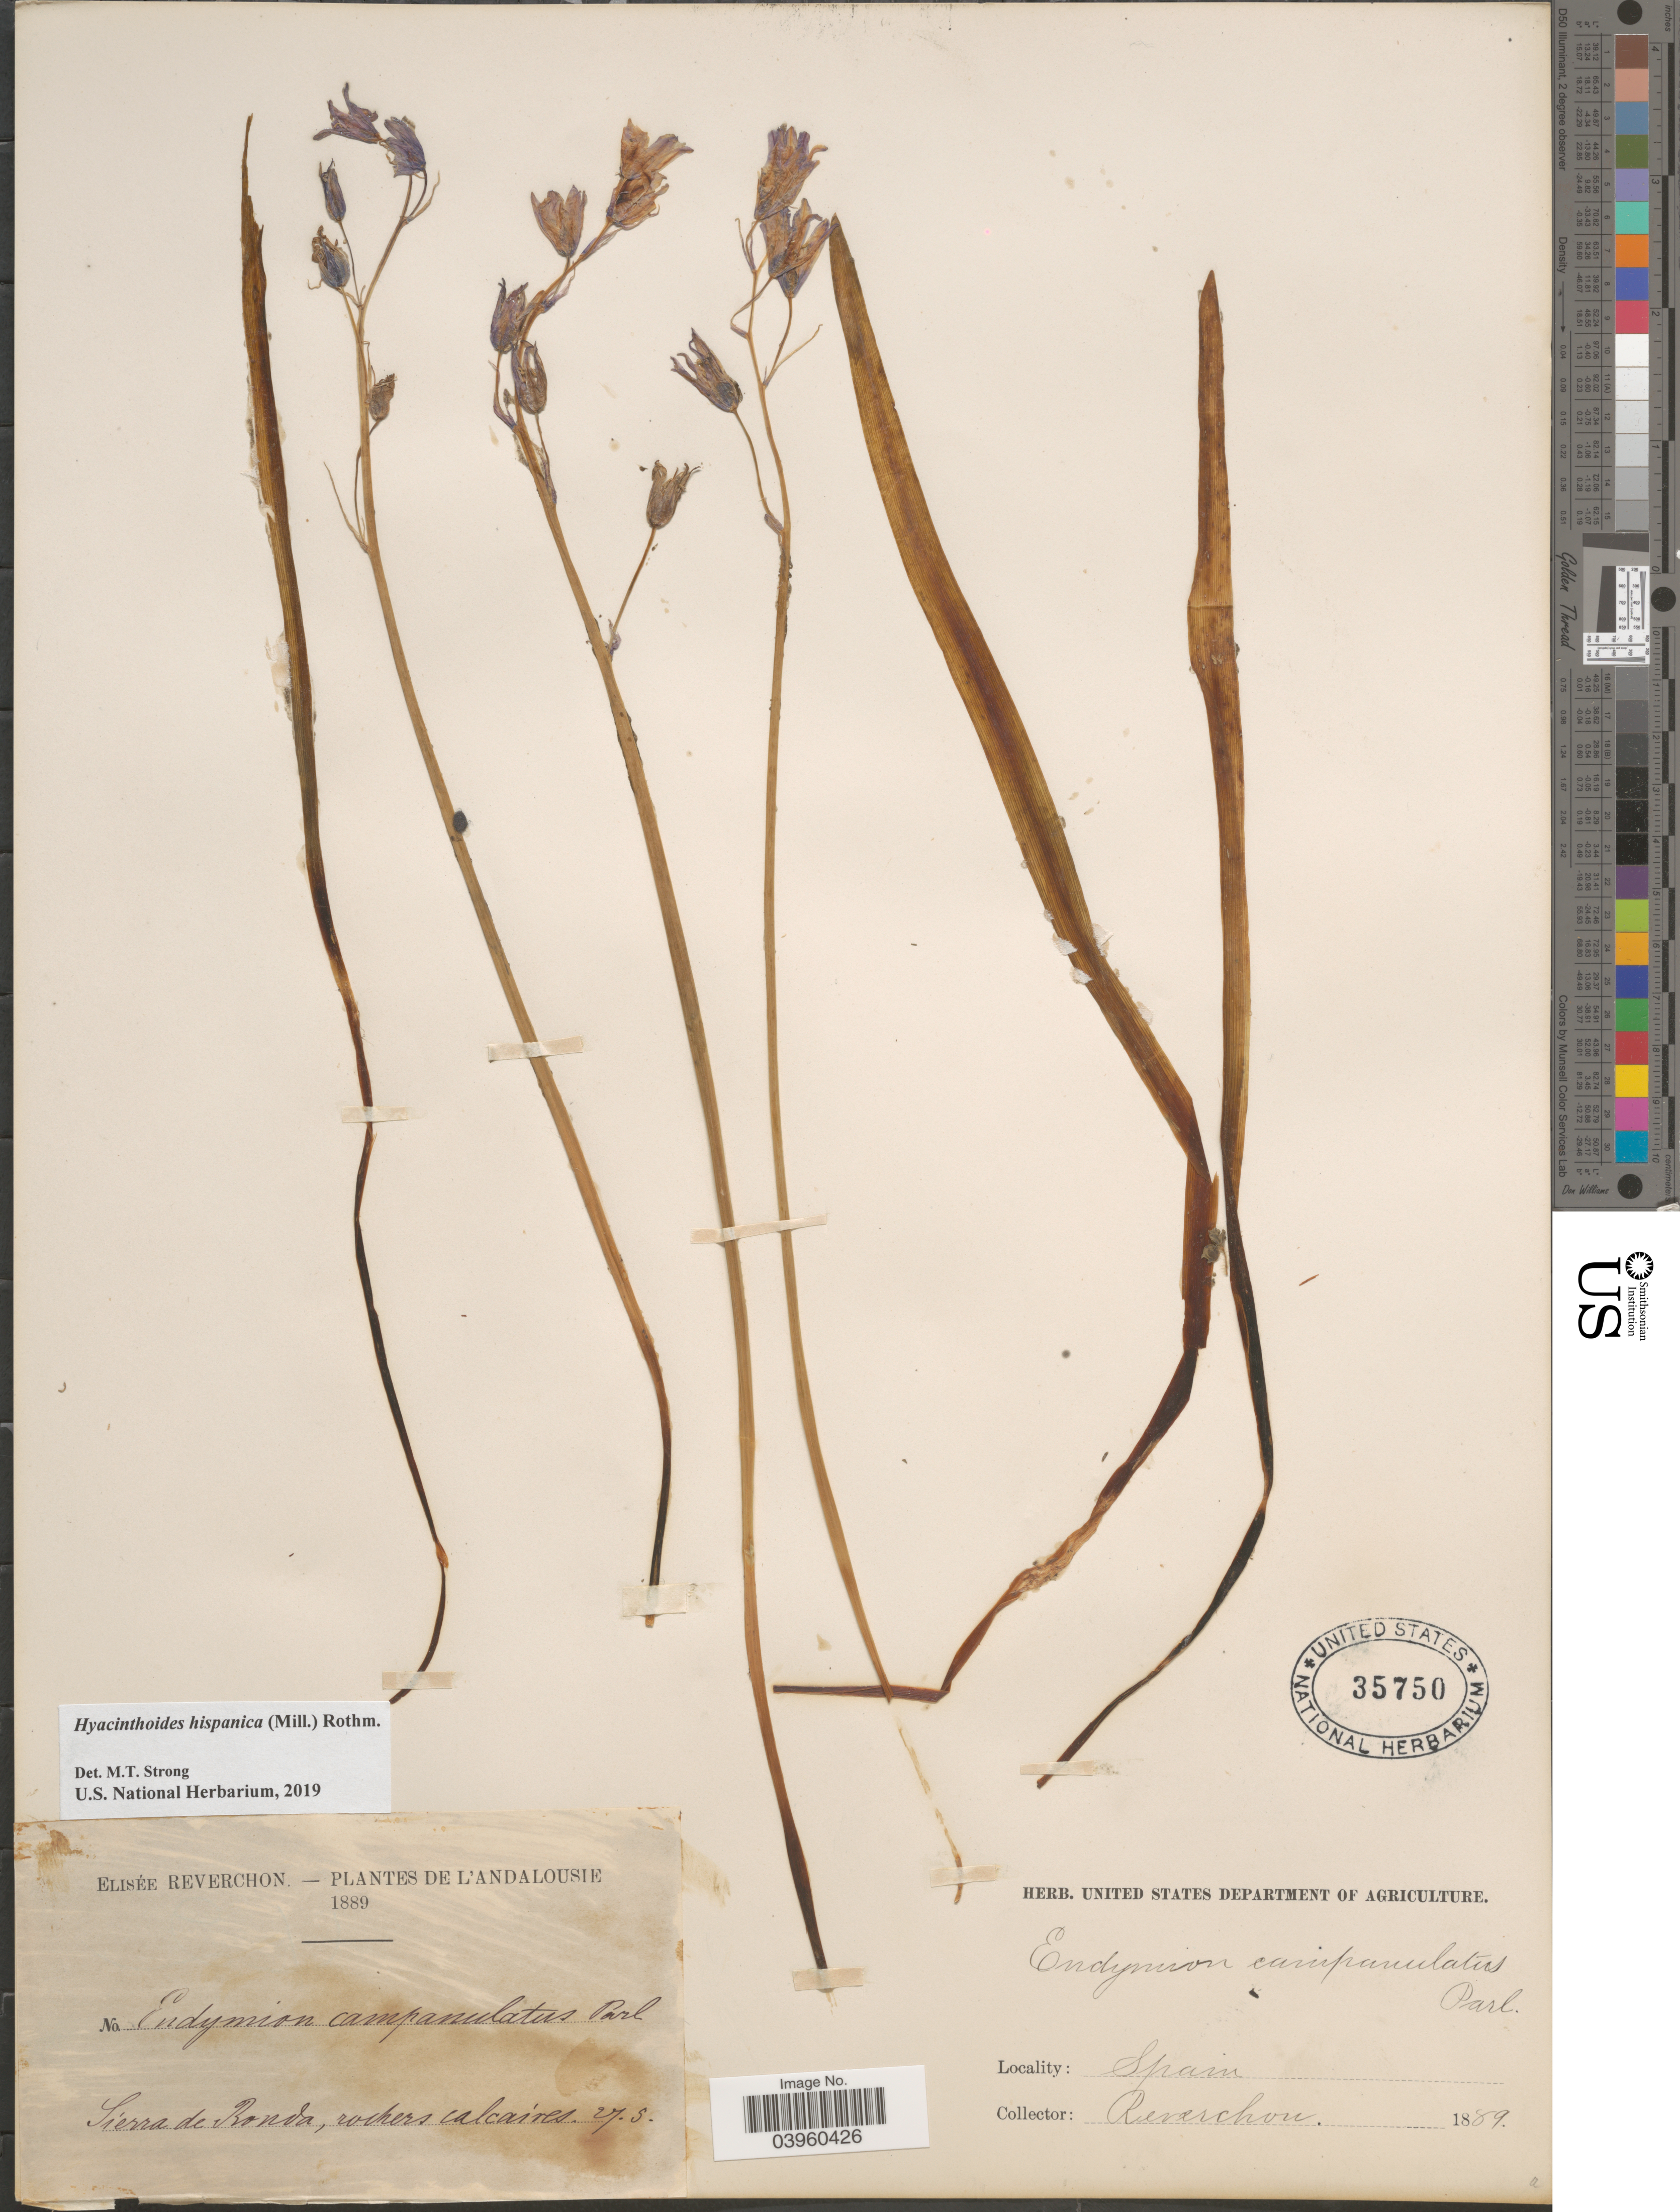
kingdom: Plantae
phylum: Tracheophyta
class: Liliopsida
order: Asparagales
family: Asparagaceae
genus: Hyacinthoides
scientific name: Hyacinthoides hispanica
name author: (Mill.) Rothm.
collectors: E. Reverchon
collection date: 1889-05-27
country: Spain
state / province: Andalucía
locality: L'Andalousie. Sierra de Ronda.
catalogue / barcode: US 35750